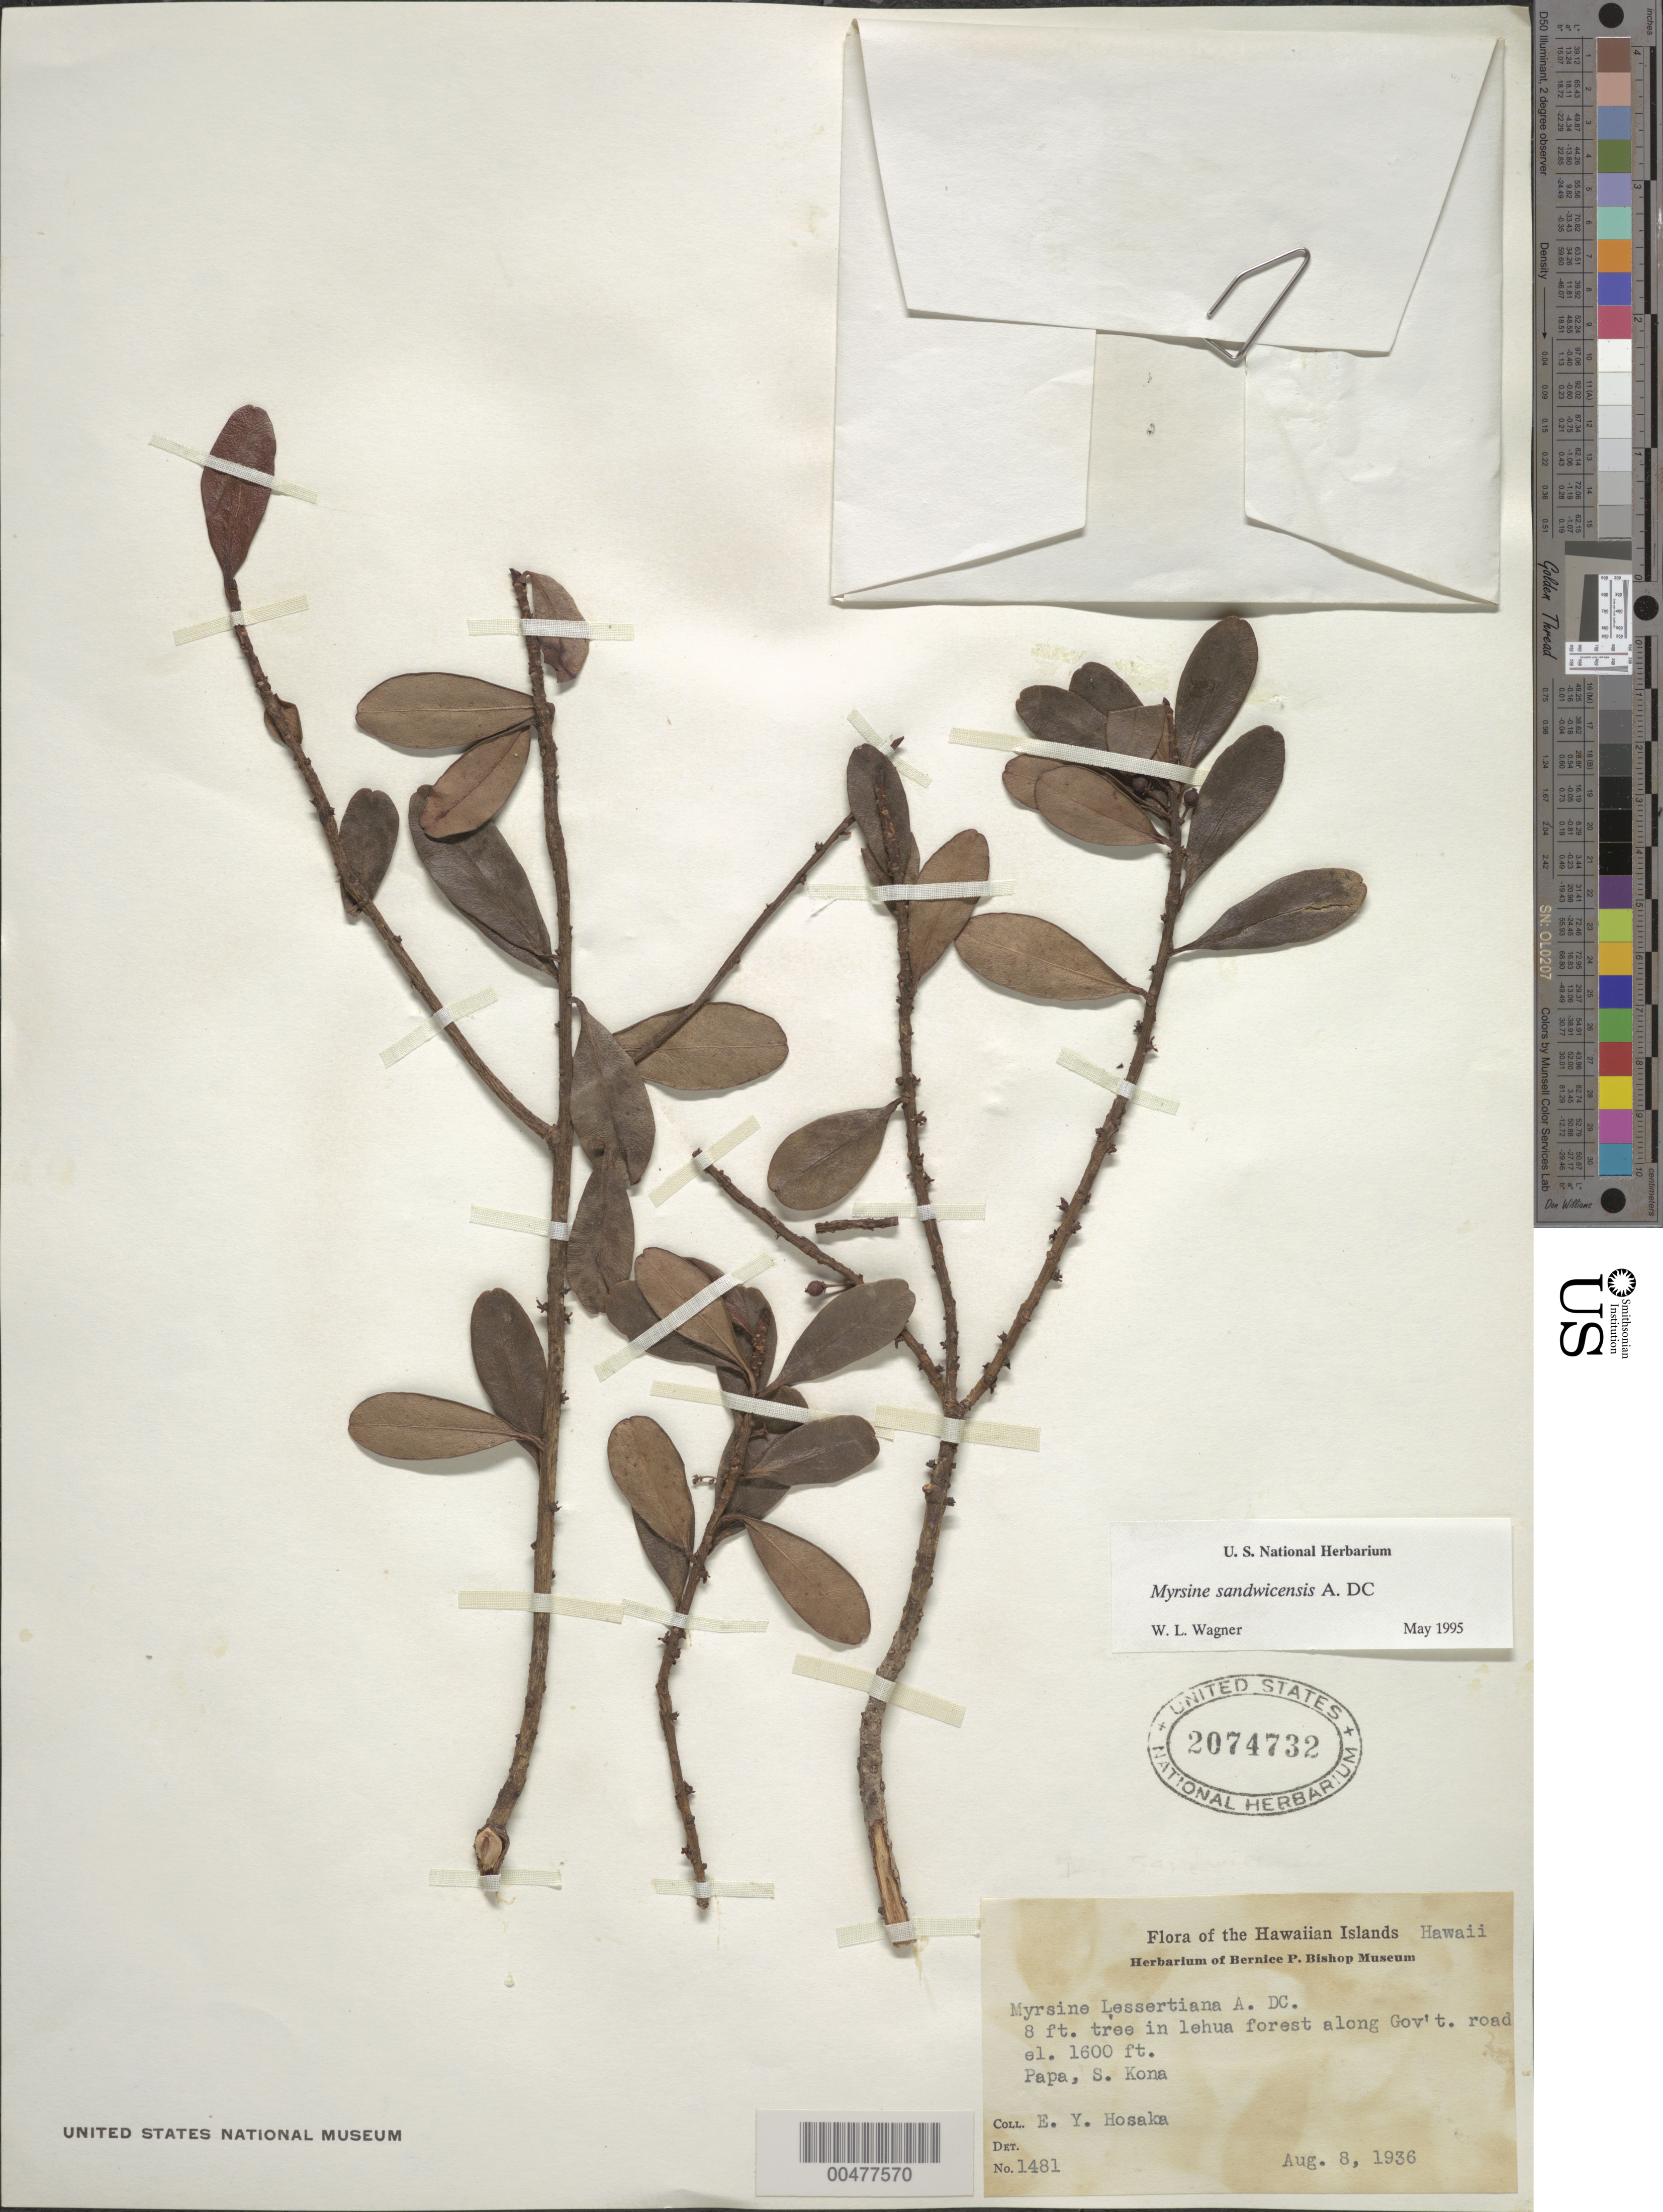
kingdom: Plantae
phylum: Tracheophyta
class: Magnoliopsida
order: Ericales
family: Primulaceae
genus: Myrsine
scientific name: Myrsine sandwicensis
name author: A. DC.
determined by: Wagner, W. L., (BOT), Smithsonian Institution - National Museum of Natural History (UNITED STATES)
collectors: E. Y. Hosaka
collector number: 1481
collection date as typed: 8 Aug 1936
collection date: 1936-08-08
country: United States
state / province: Hawaii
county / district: Hawaii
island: Hawaii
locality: Papa, S. Kona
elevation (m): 488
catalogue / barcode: US 2074732